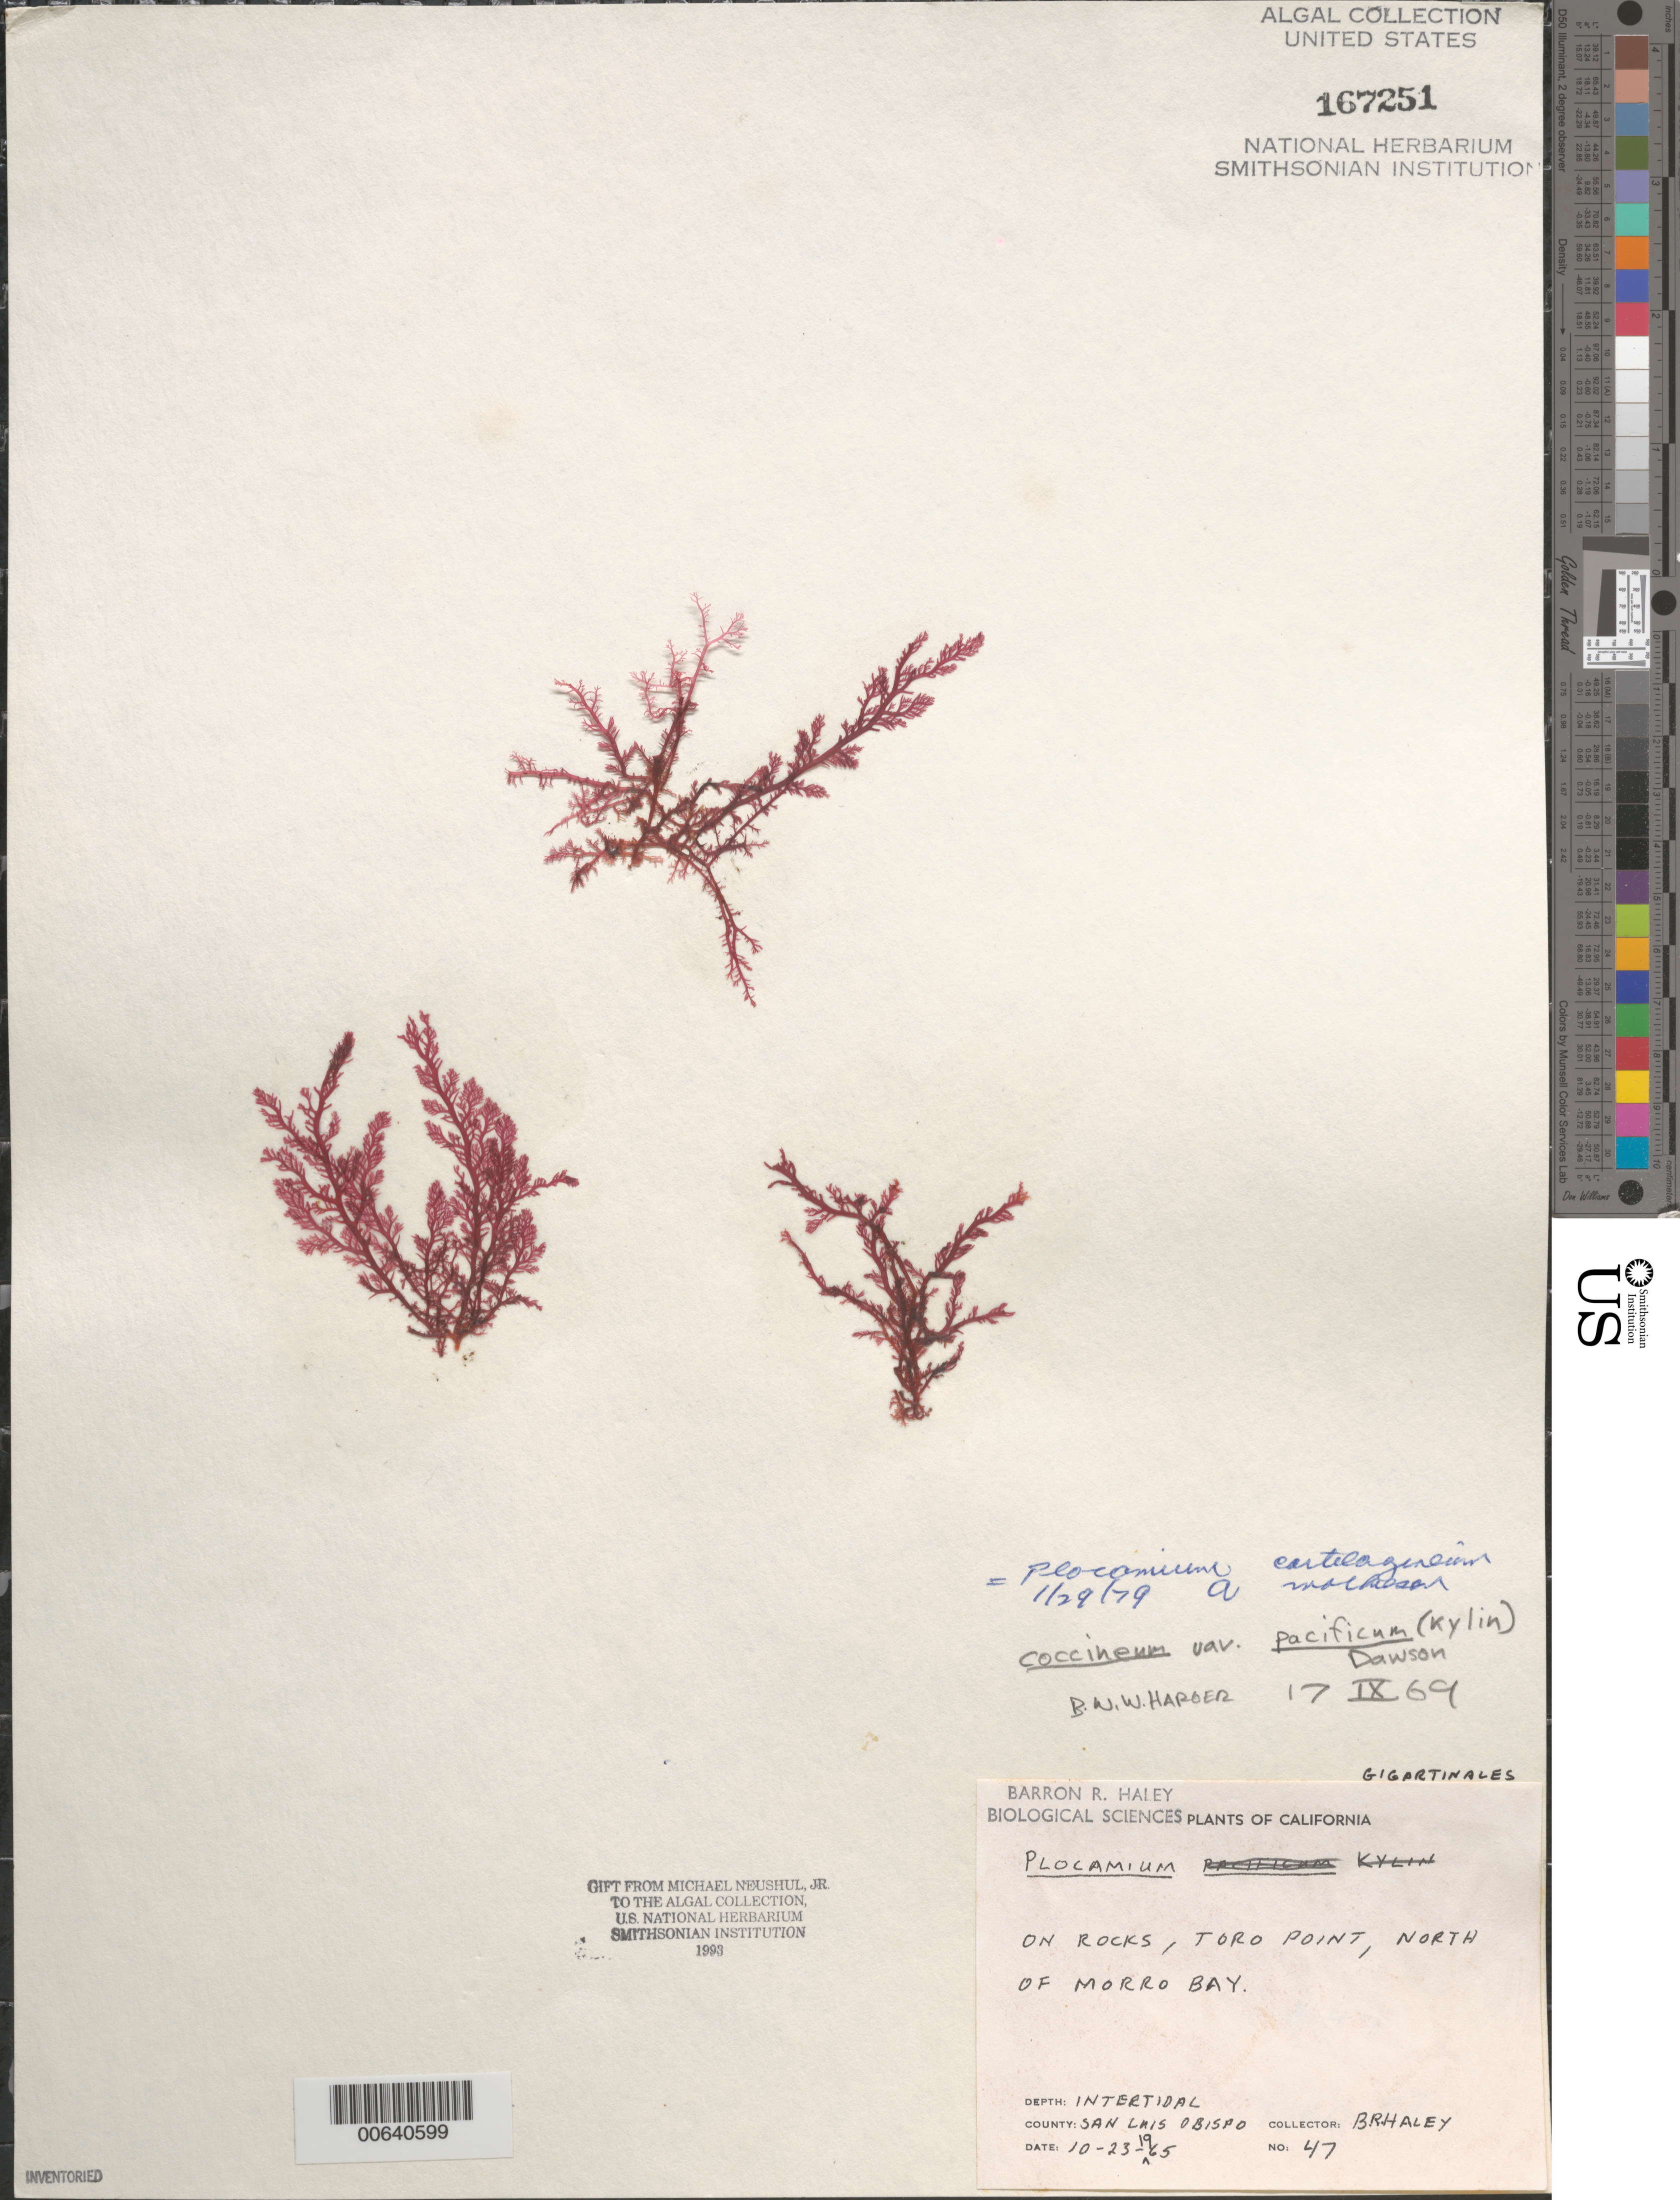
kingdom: Plantae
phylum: Rhodophyta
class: Florideophyceae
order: Plocamiales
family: Plocamiaceae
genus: Plocamium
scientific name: Plocamium cartilagineum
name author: (L.) P.S. Dixon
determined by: Mathieson, A. C.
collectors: B. Haley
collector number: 47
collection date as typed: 23 Oct 1965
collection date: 1965-10-23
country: United States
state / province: California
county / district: San Luis Obispo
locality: Toro Point, north of Morro Bay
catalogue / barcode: US 167251